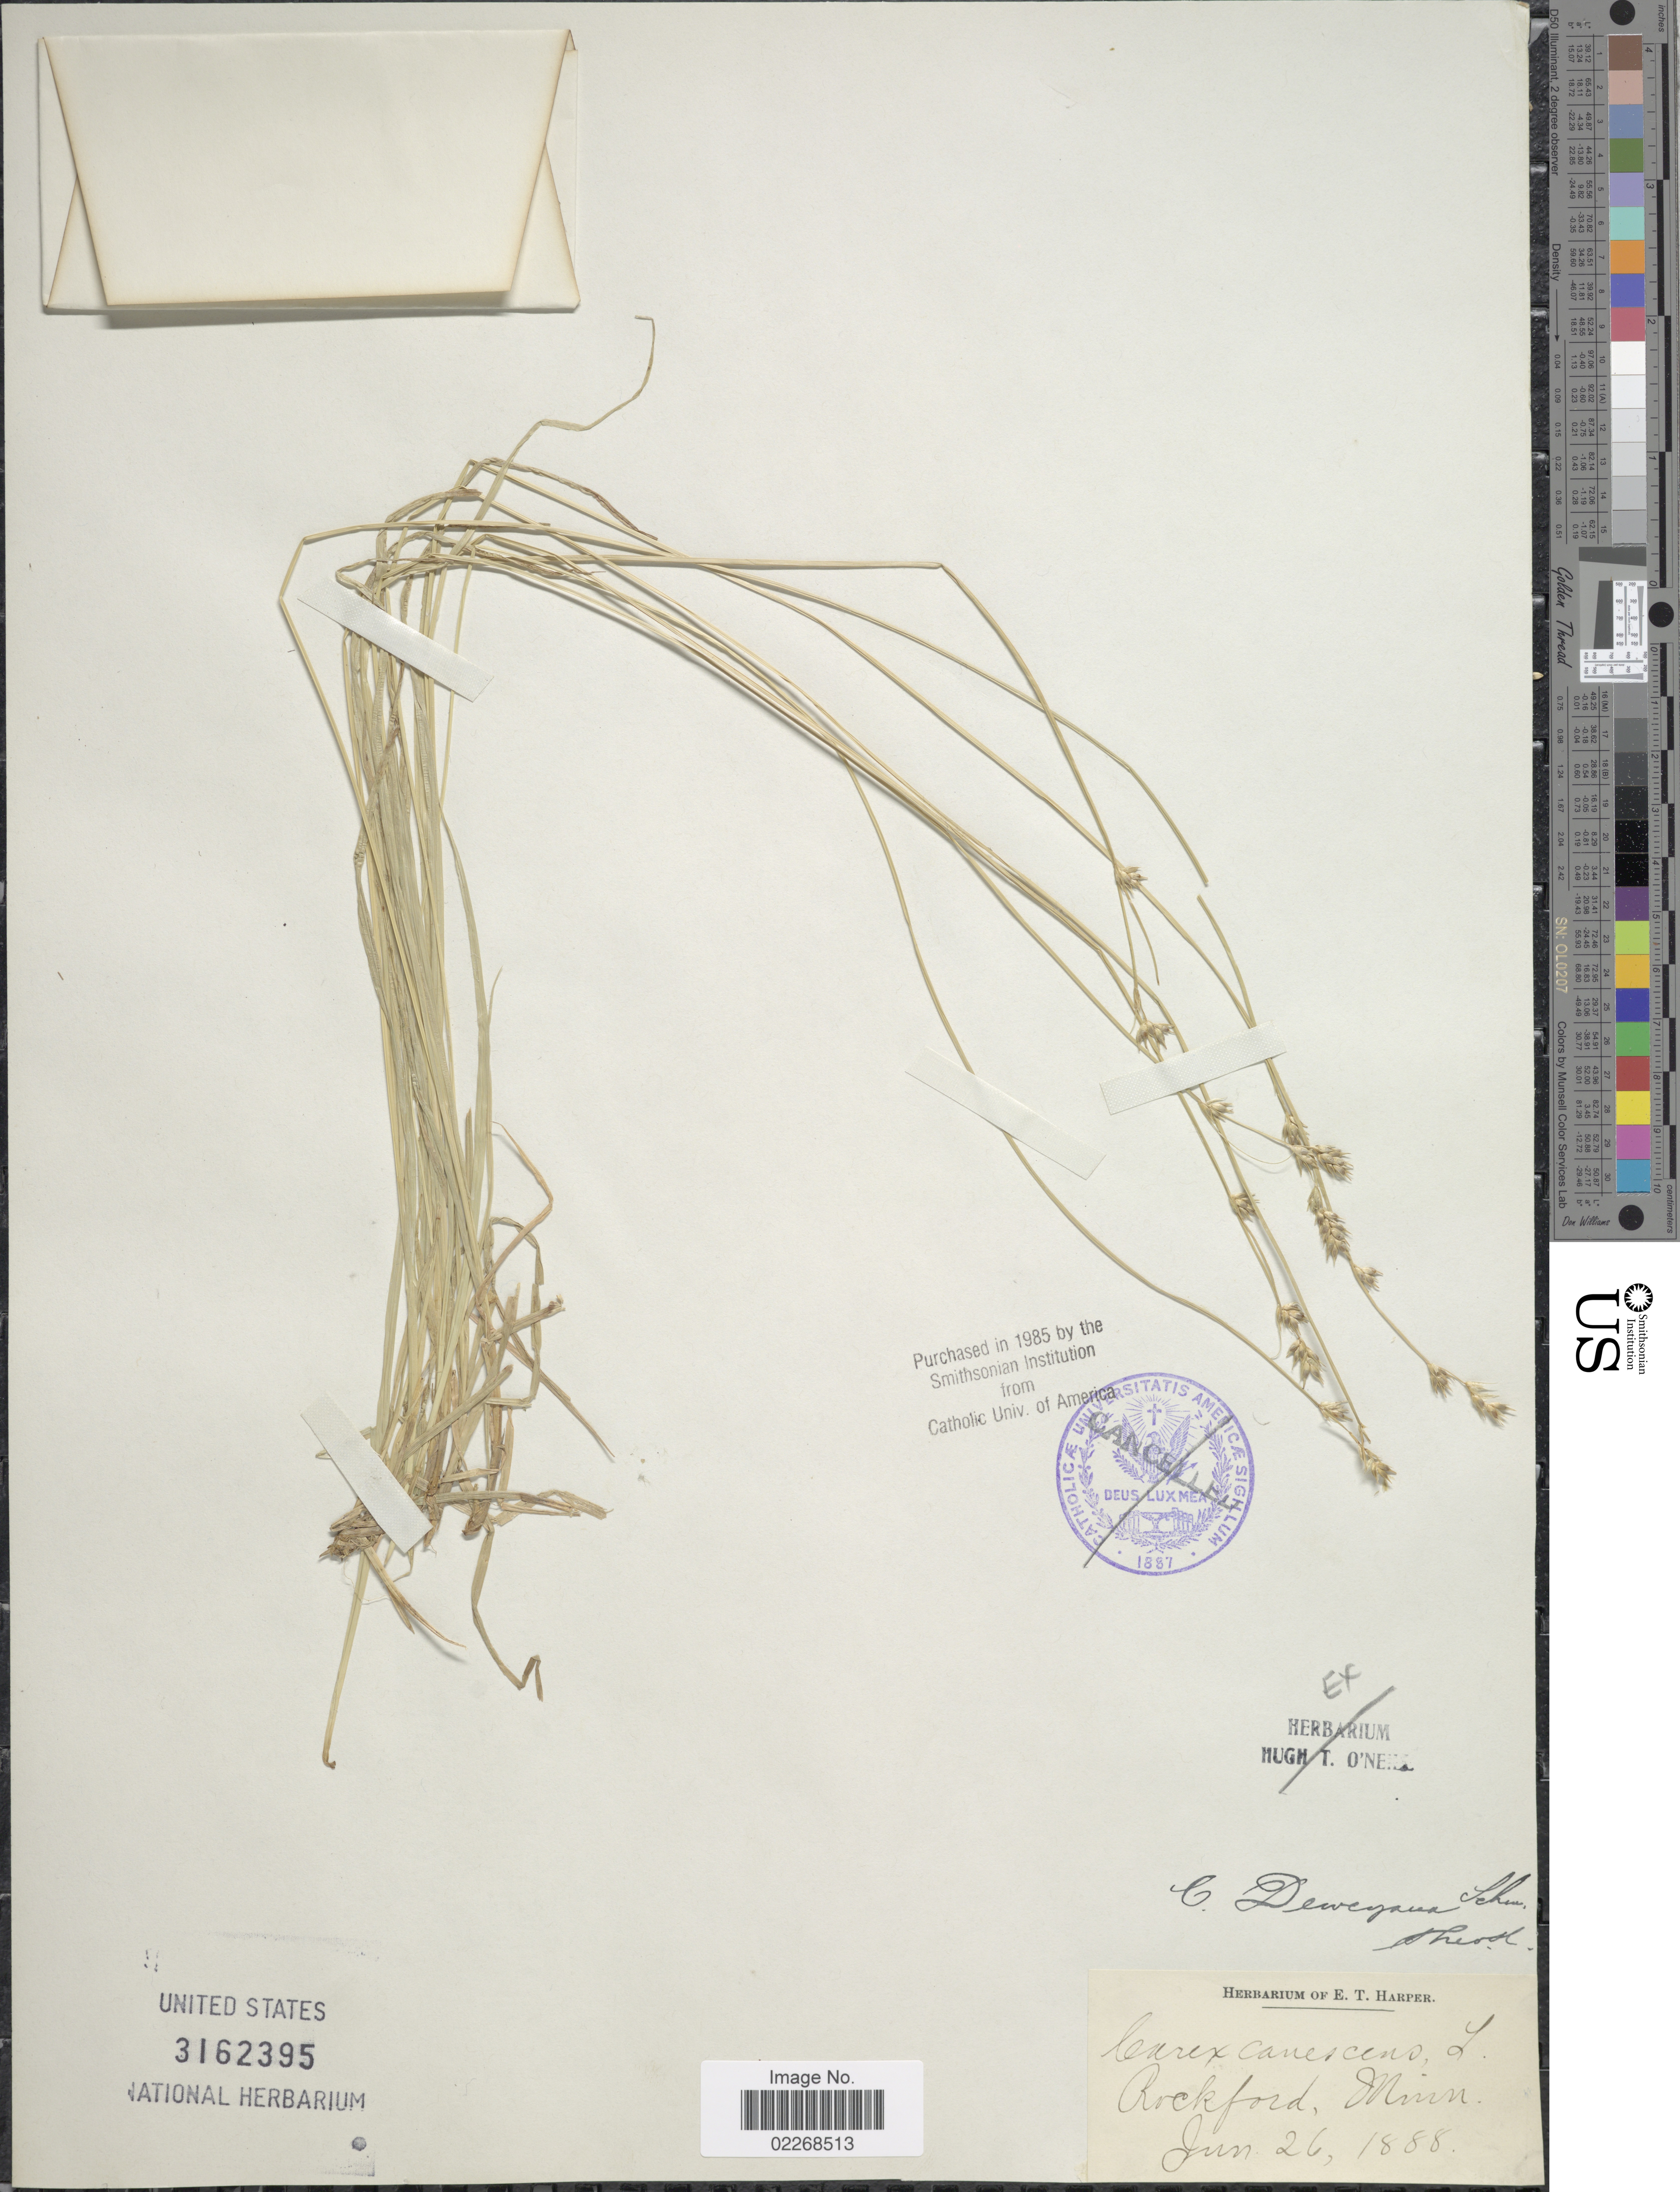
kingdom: Plantae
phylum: Tracheophyta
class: Liliopsida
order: Poales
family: Cyperaceae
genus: Carex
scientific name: Carex deweyana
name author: Schwein.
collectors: Ex Herb. E. T. Harper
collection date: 1888-06-26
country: United States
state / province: Minnesota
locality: Rockford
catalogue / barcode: US 3162395